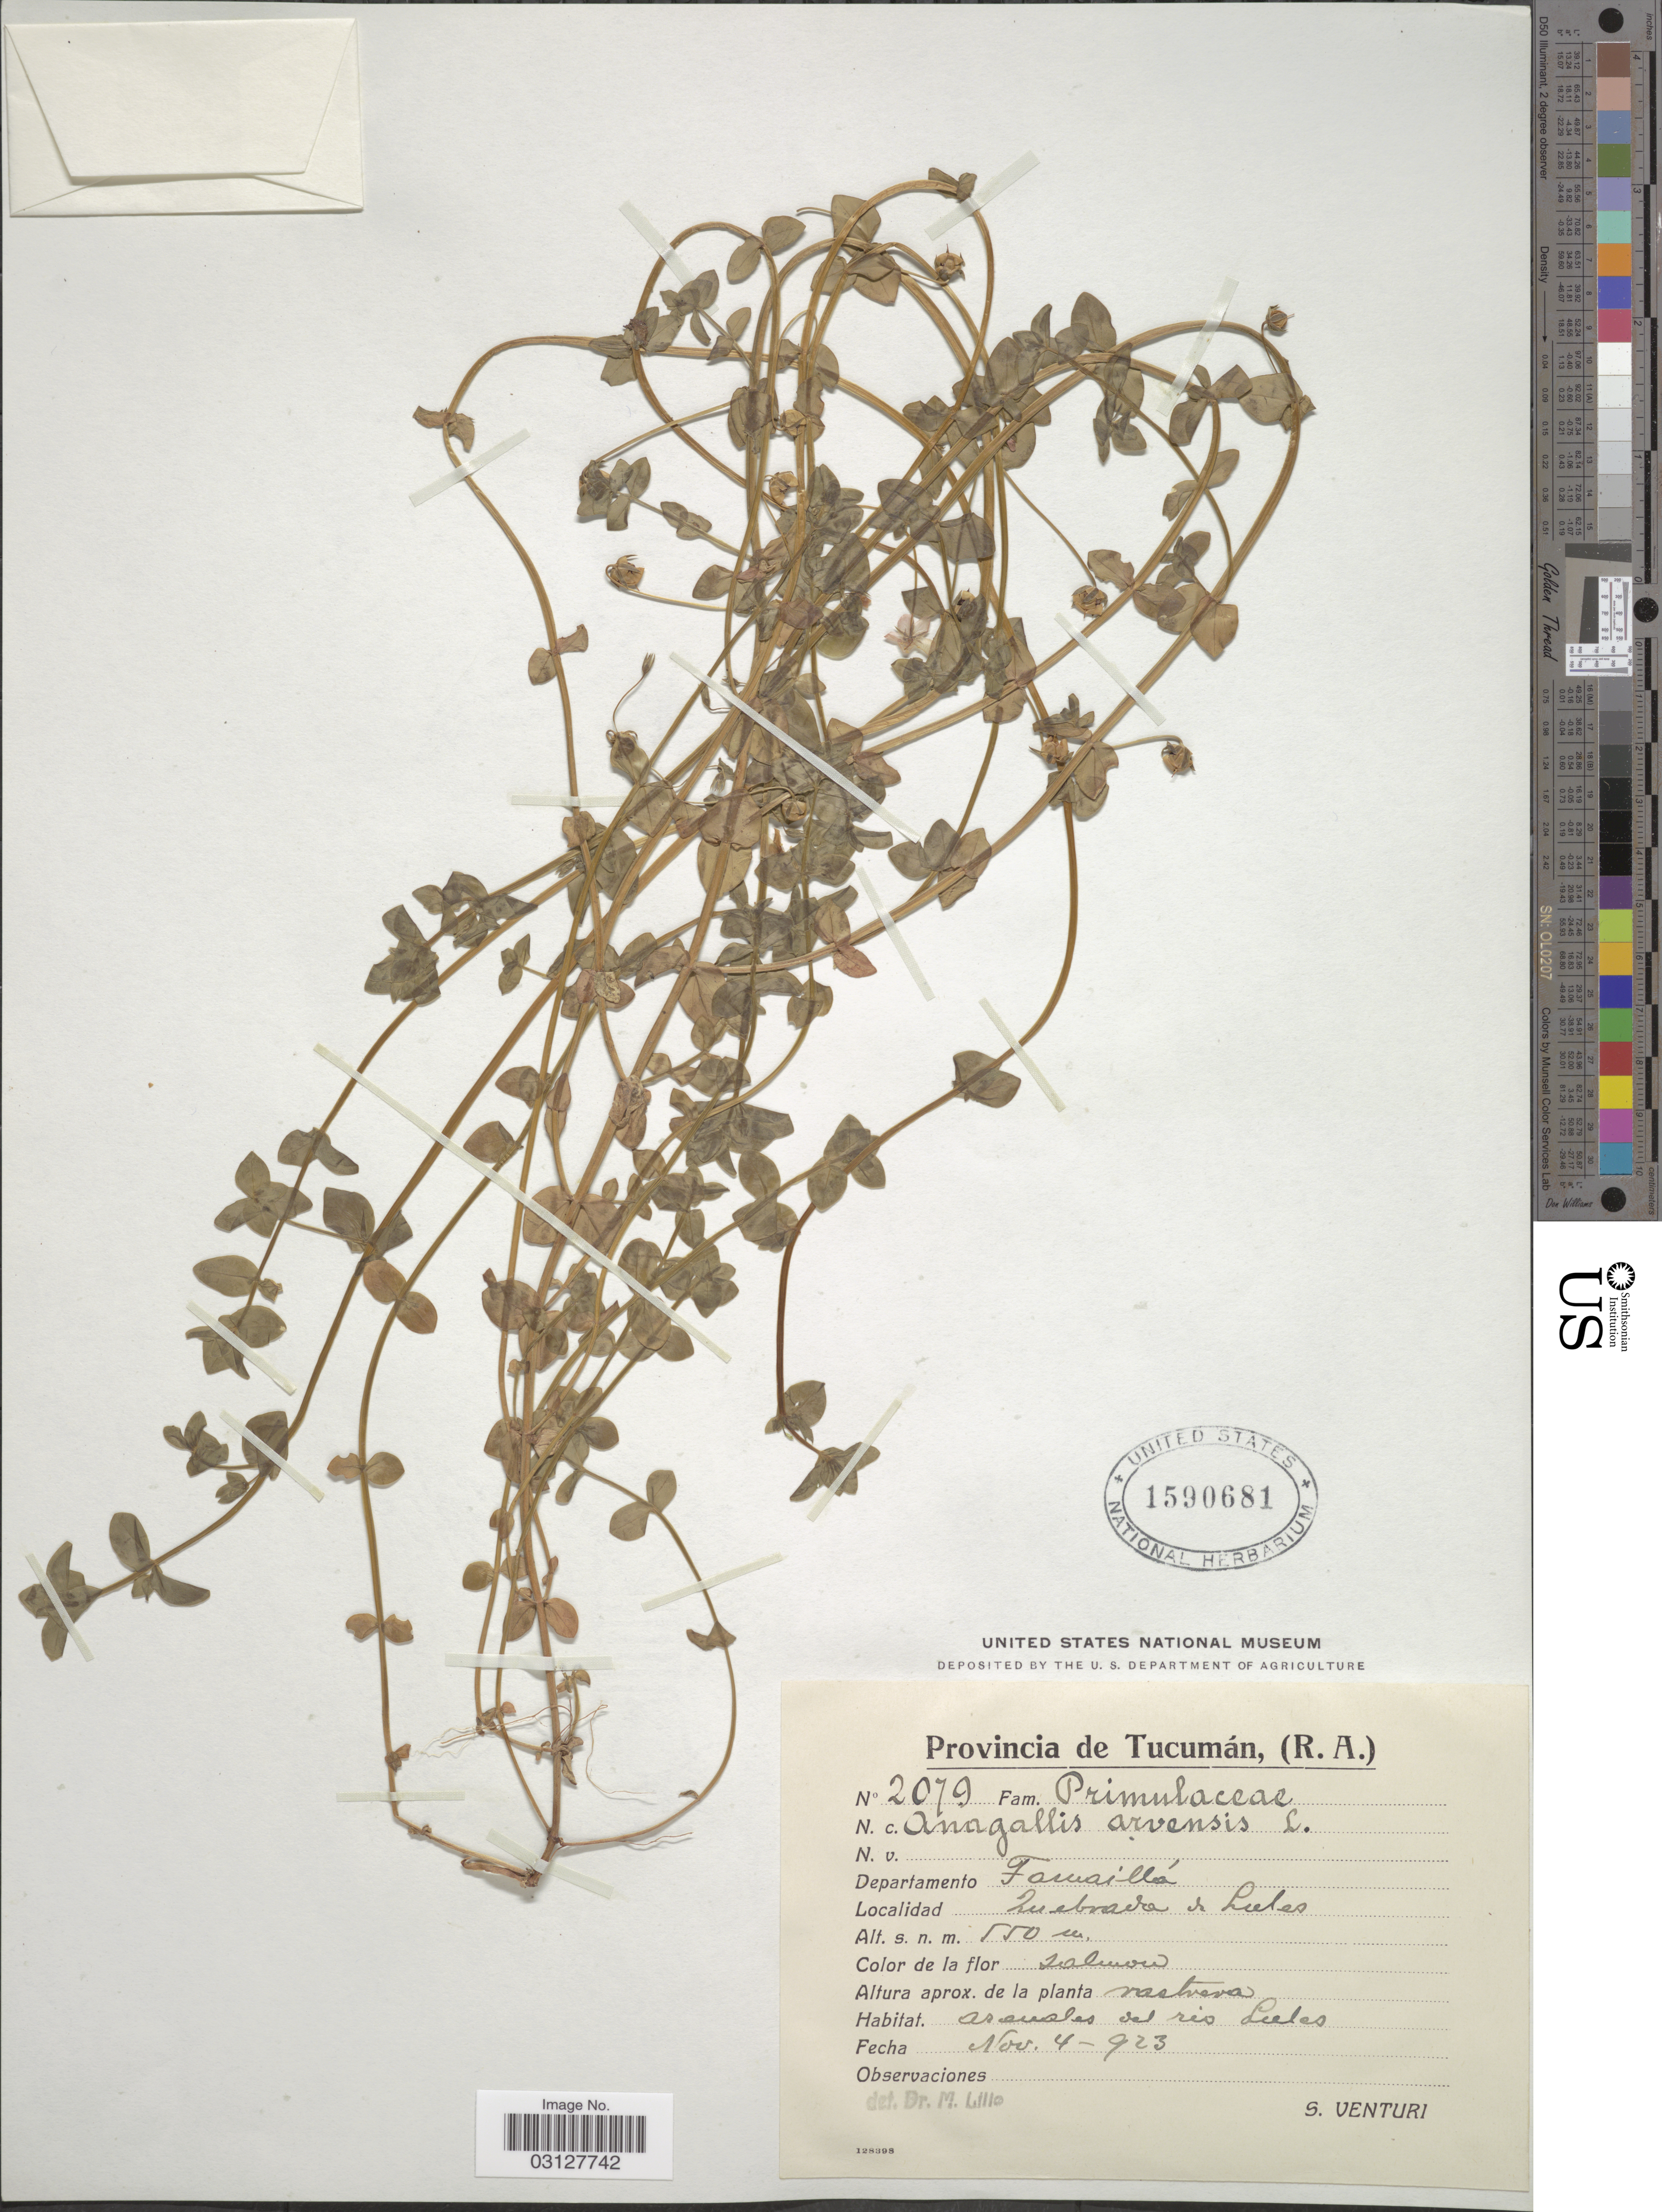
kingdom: Plantae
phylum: Tracheophyta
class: Magnoliopsida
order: Ericales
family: Primulaceae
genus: Anagallis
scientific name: Anagallis arvensis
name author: L.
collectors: S. Venturi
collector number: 2079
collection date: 1923-11-04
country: Argentina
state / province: Tucuman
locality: Provincia de Tucumán, (R.A.), Departamento Famaillá, Quebrada de Lules.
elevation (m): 550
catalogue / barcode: US 1590681